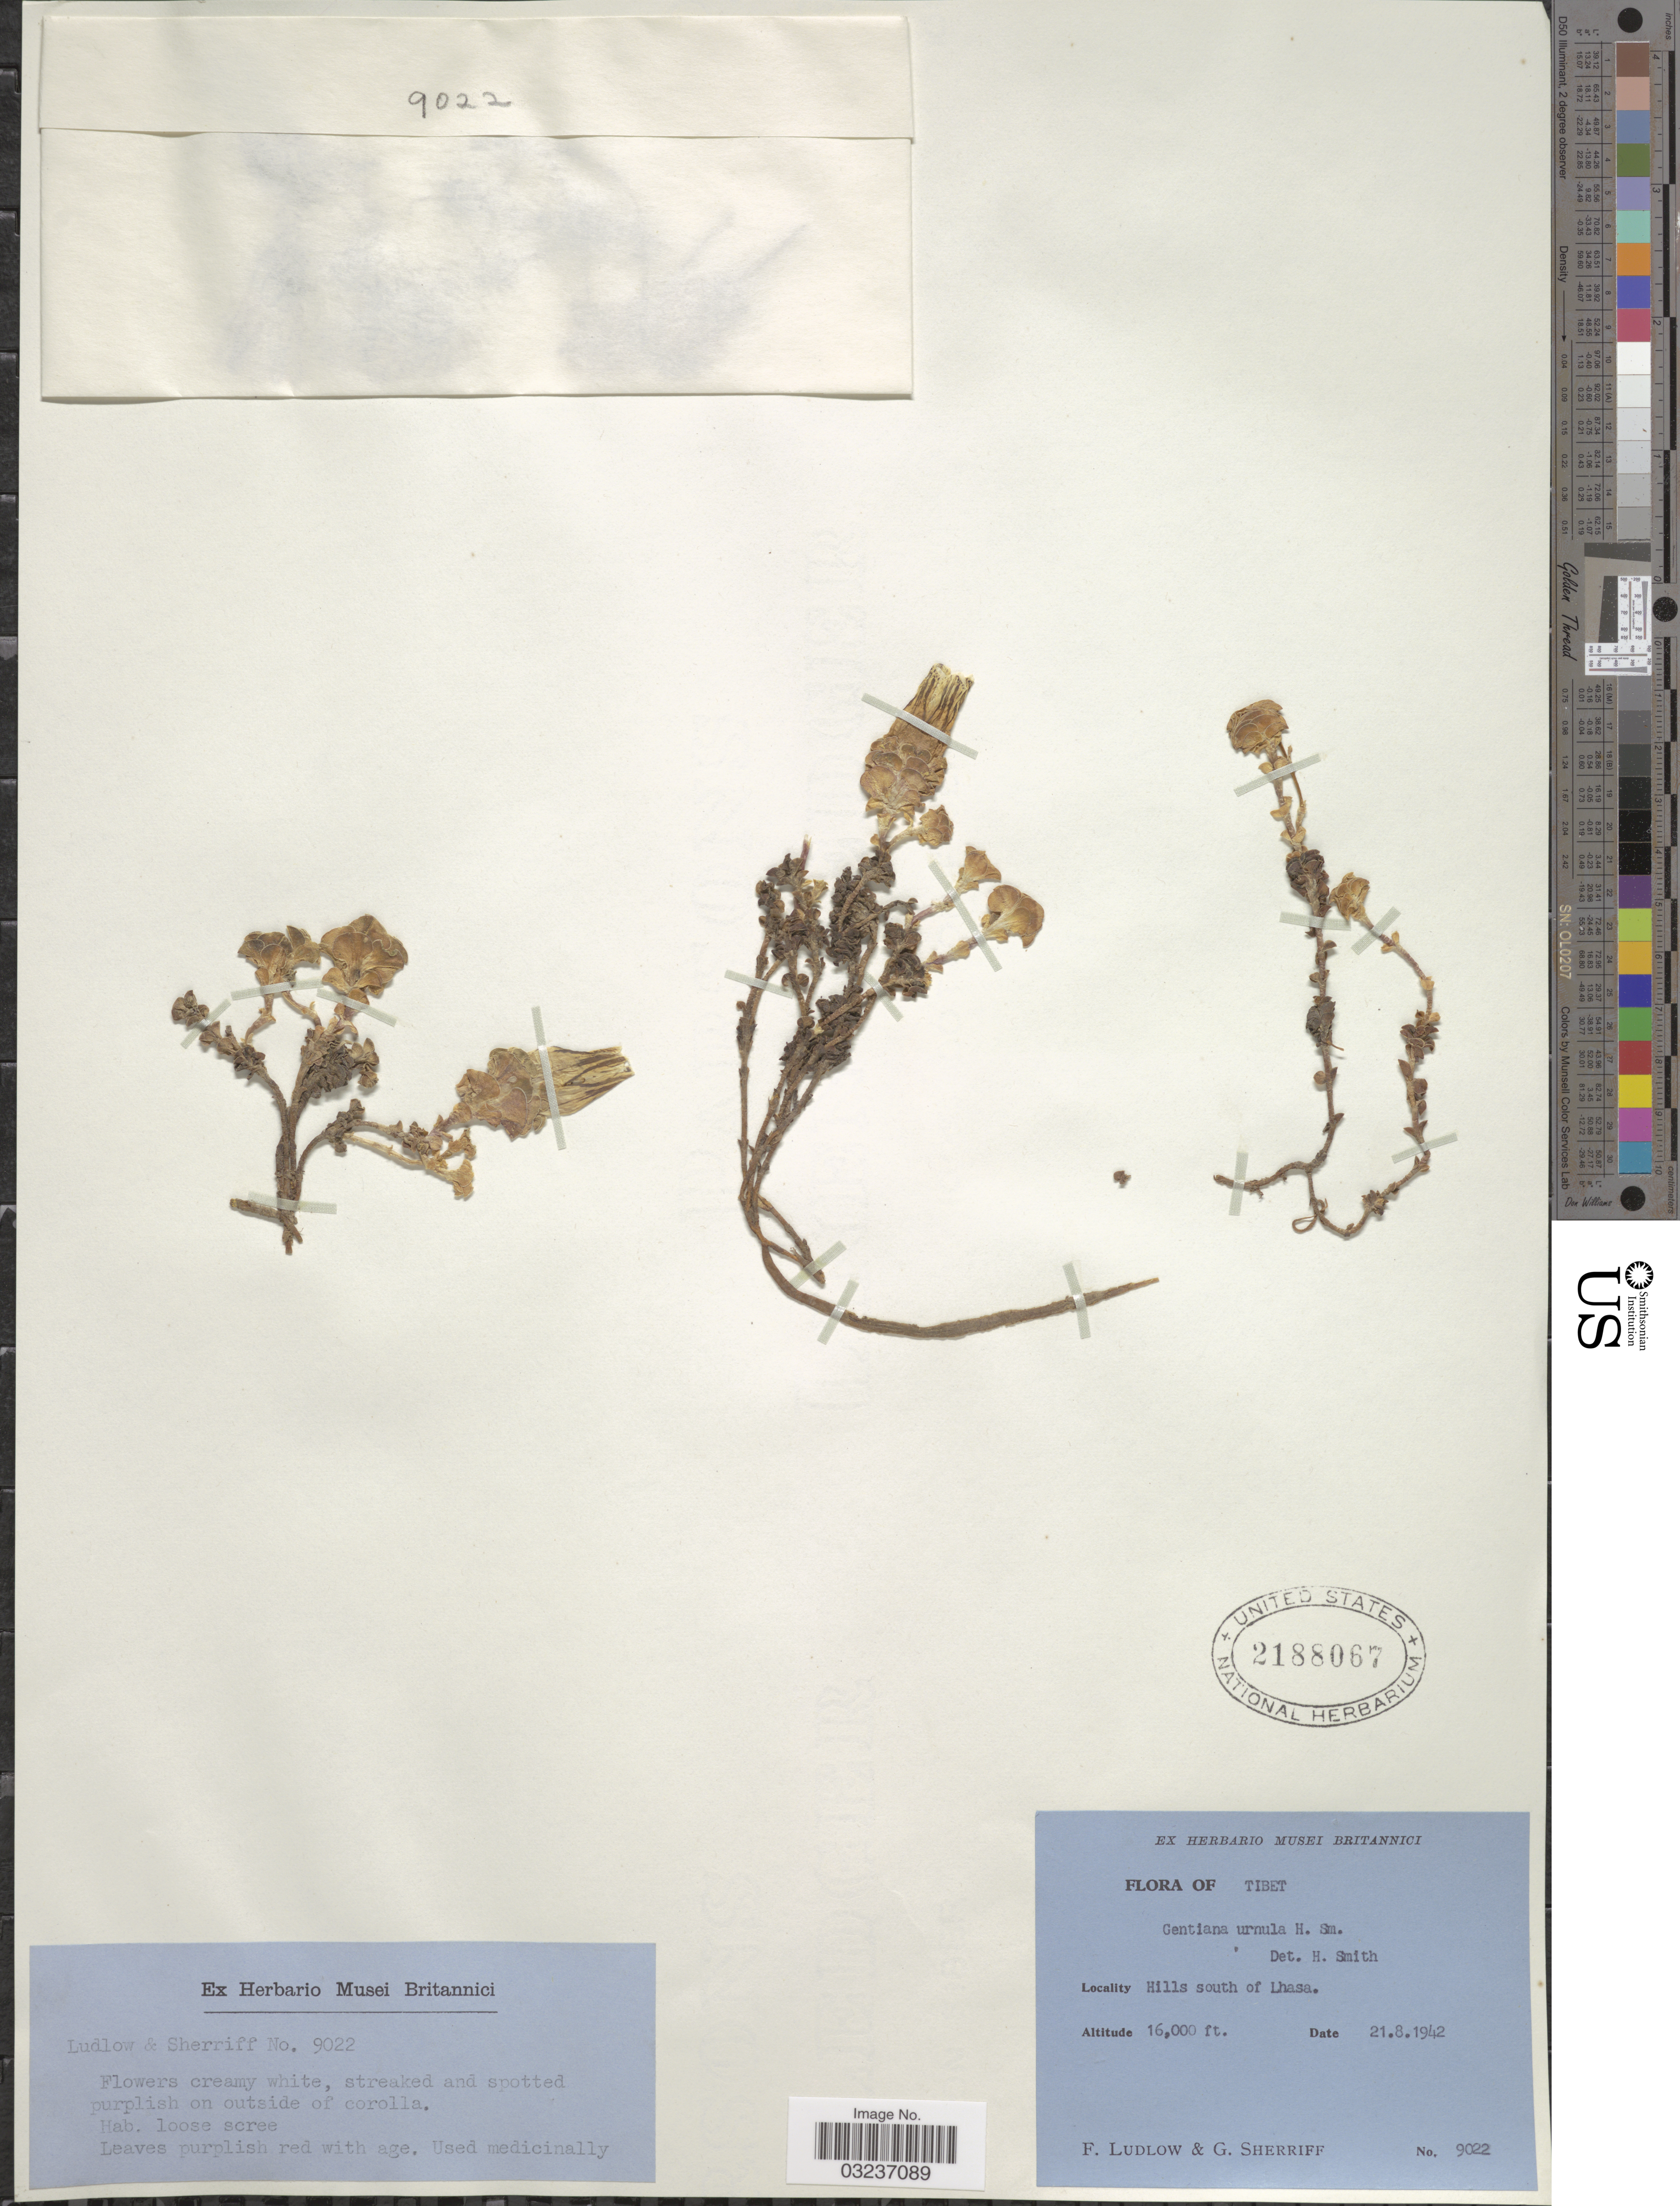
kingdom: Plantae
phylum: Tracheophyta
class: Magnoliopsida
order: Gentianales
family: Gentianaceae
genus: Gentiana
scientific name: Gentiana urnula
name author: Harry Sm.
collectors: F. Ludlow & G. Sherriff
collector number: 9022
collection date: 1942-08-21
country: China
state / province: Xizang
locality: Tibet. Hills south of Lhasa.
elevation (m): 4877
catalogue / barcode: US 2188067